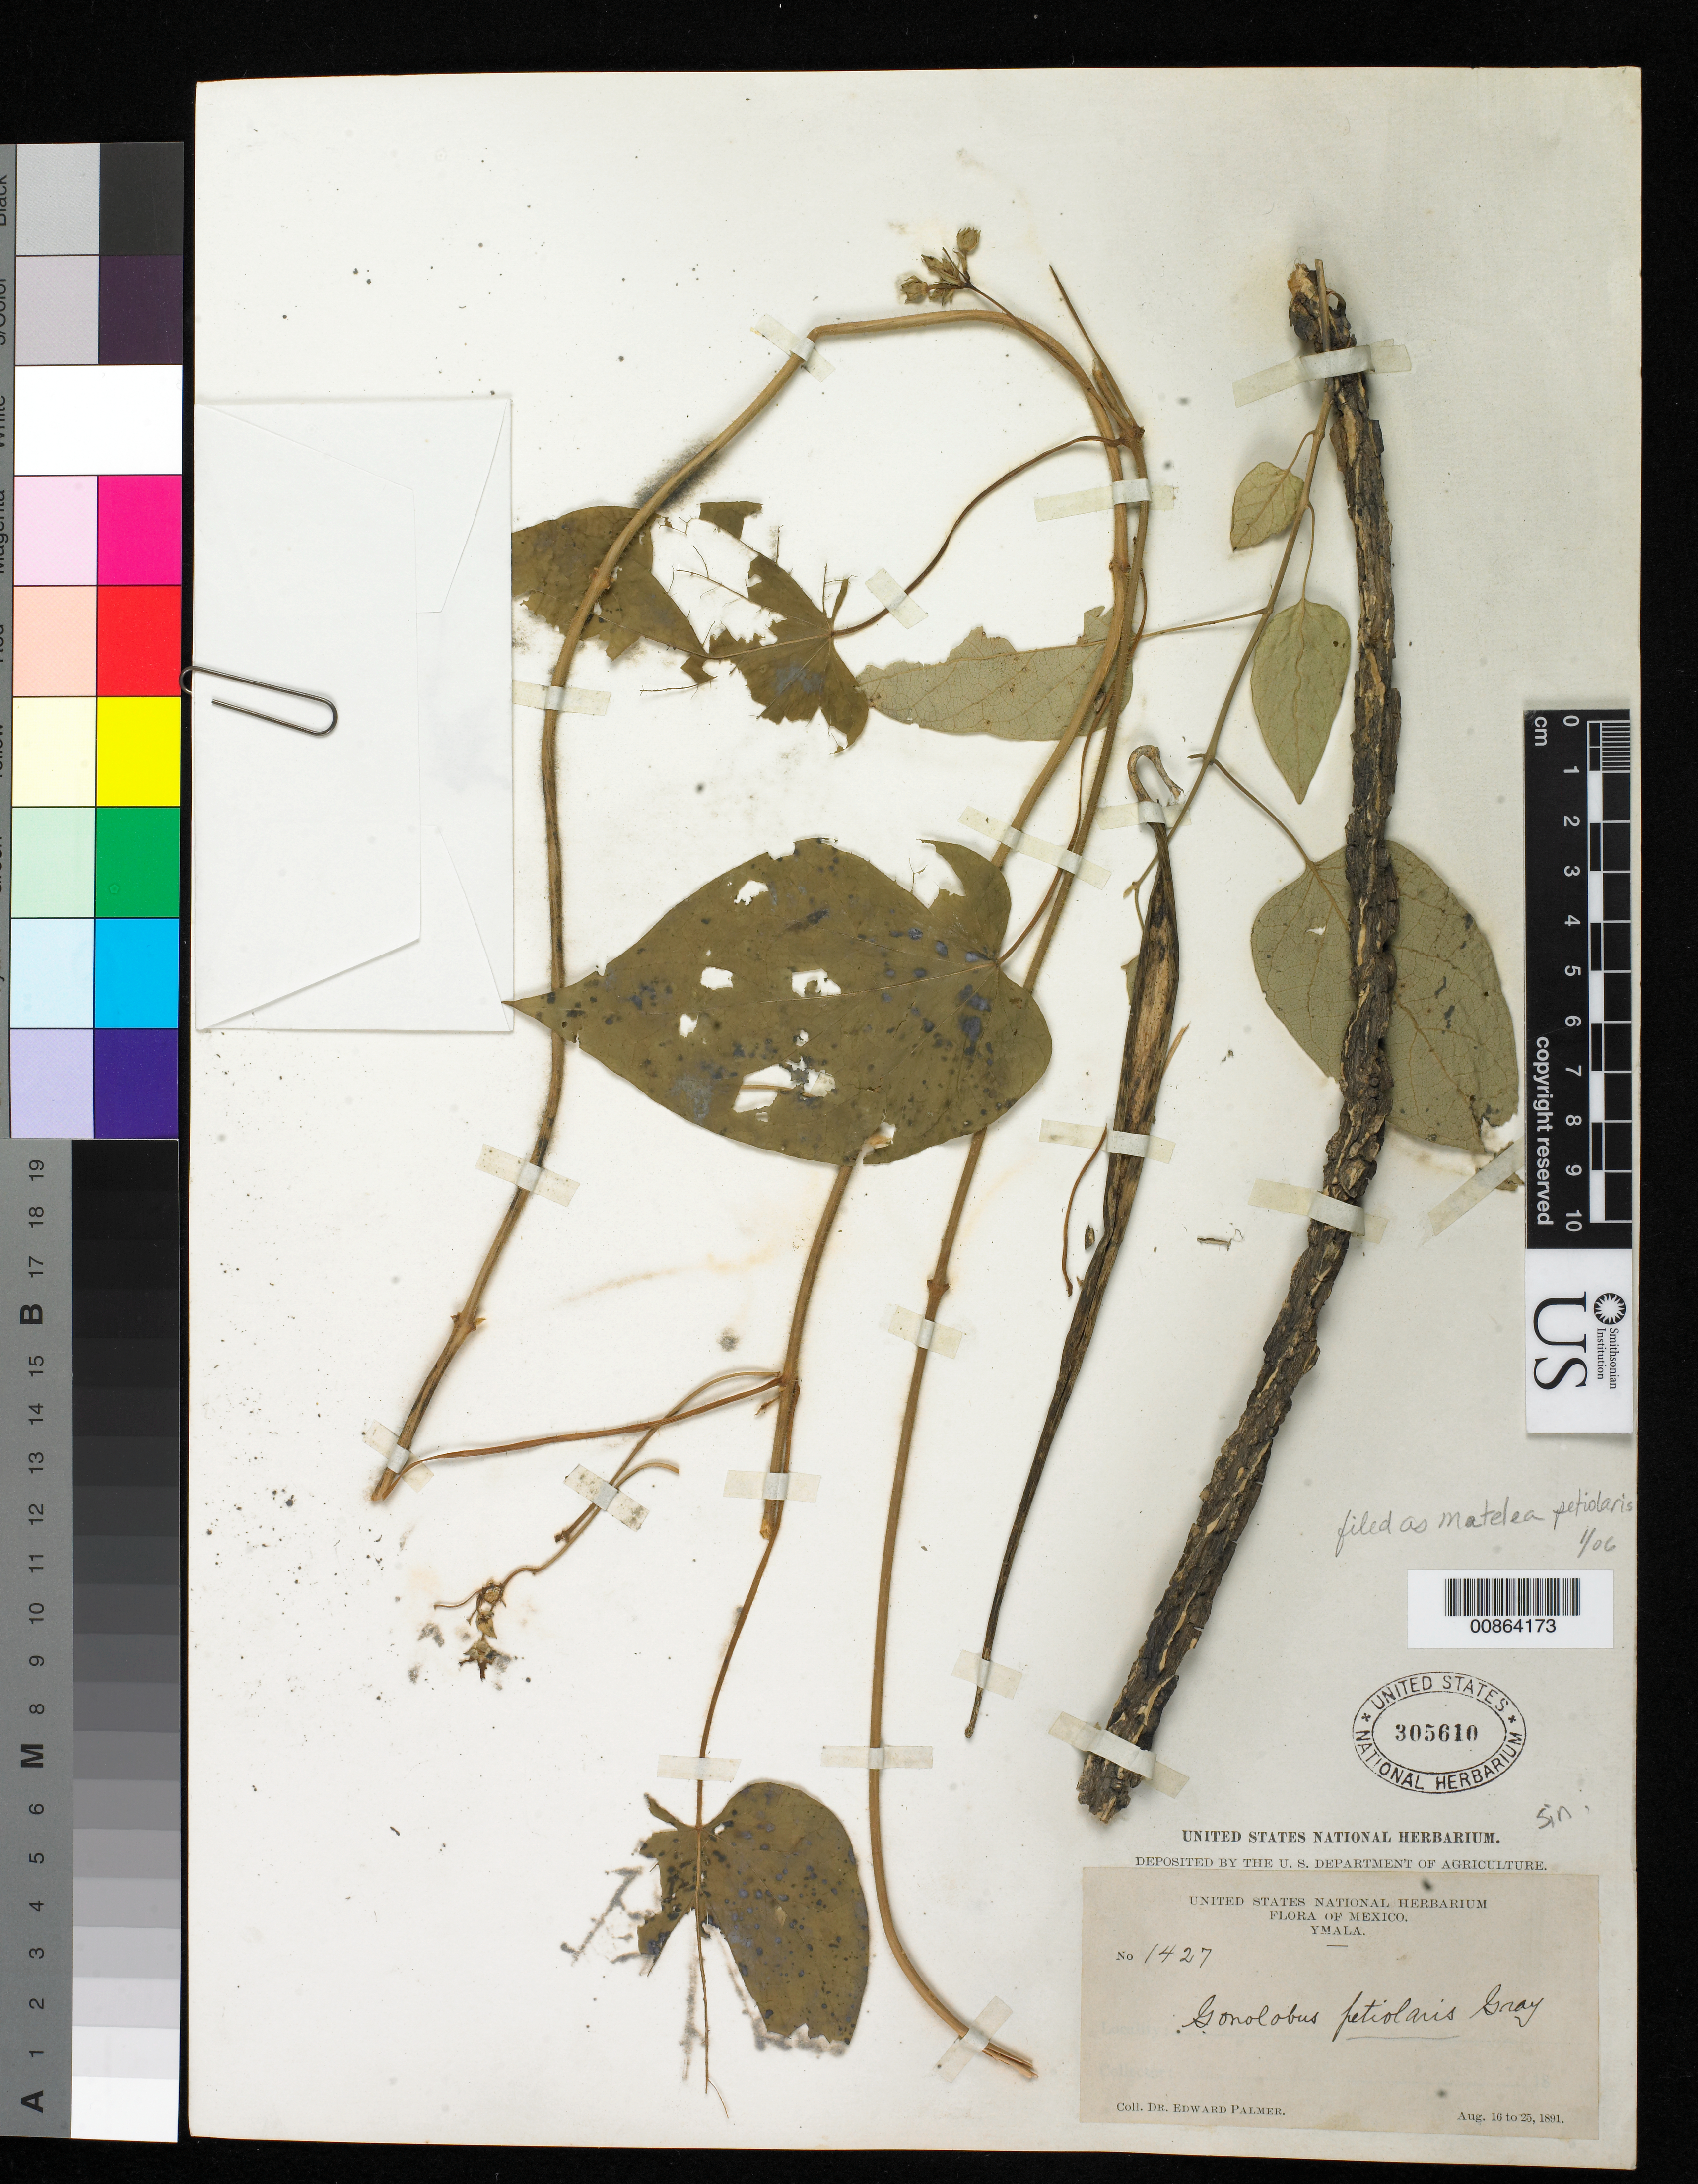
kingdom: Plantae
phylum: Tracheophyta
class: Magnoliopsida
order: Gentianales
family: Apocynaceae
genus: Matelea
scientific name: Matelea petiolaris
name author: (A. Gray) Woodson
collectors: E. Palmer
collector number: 1427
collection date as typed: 16 Aug 1891 to 25 Aug 1891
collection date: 1891-08-16/1891-08-25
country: Mexico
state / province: Sinaloa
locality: Ymala, Sinaloa.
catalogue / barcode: US 305610